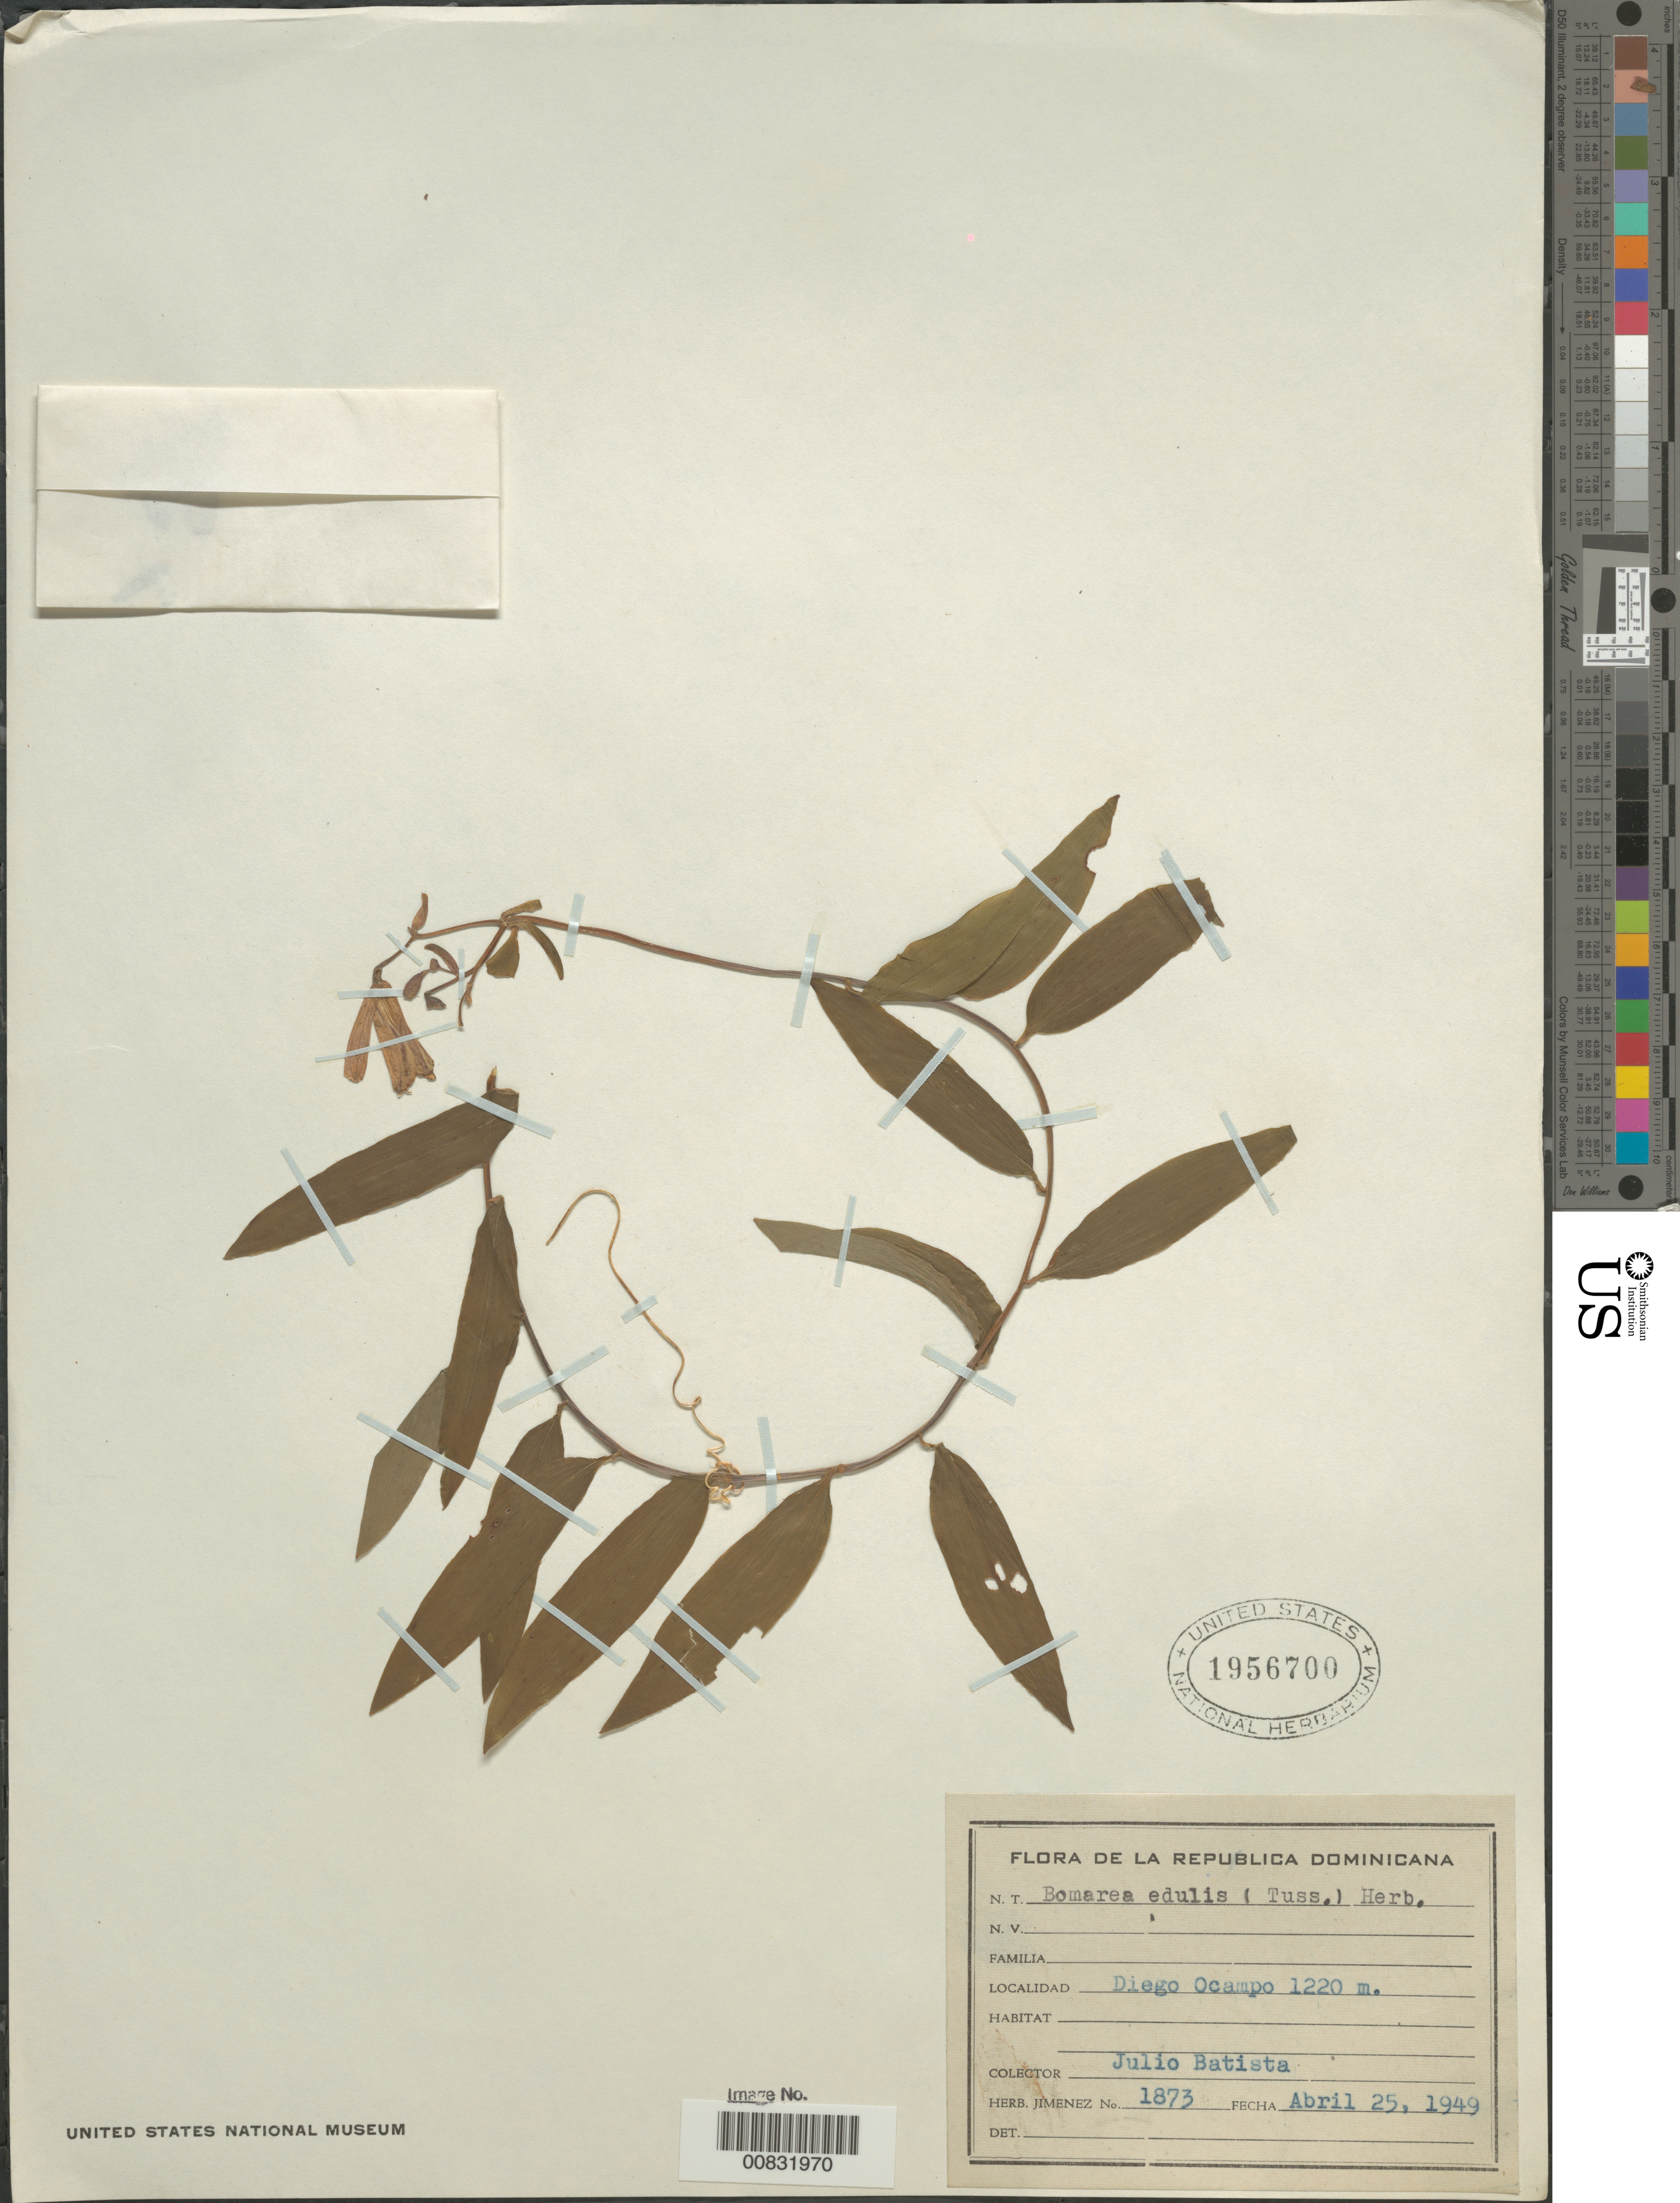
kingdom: Plantae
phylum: Tracheophyta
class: Liliopsida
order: Liliales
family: Alstroemeriaceae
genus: Bomarea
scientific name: Bomarea edulis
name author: (Tussac) Herb.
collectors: J. Batista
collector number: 1873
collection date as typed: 25 Apr 1949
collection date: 1949-04-25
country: Dominican Republic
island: Hispaniola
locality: Diego Ocampo.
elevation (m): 1220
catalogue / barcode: US 1956700